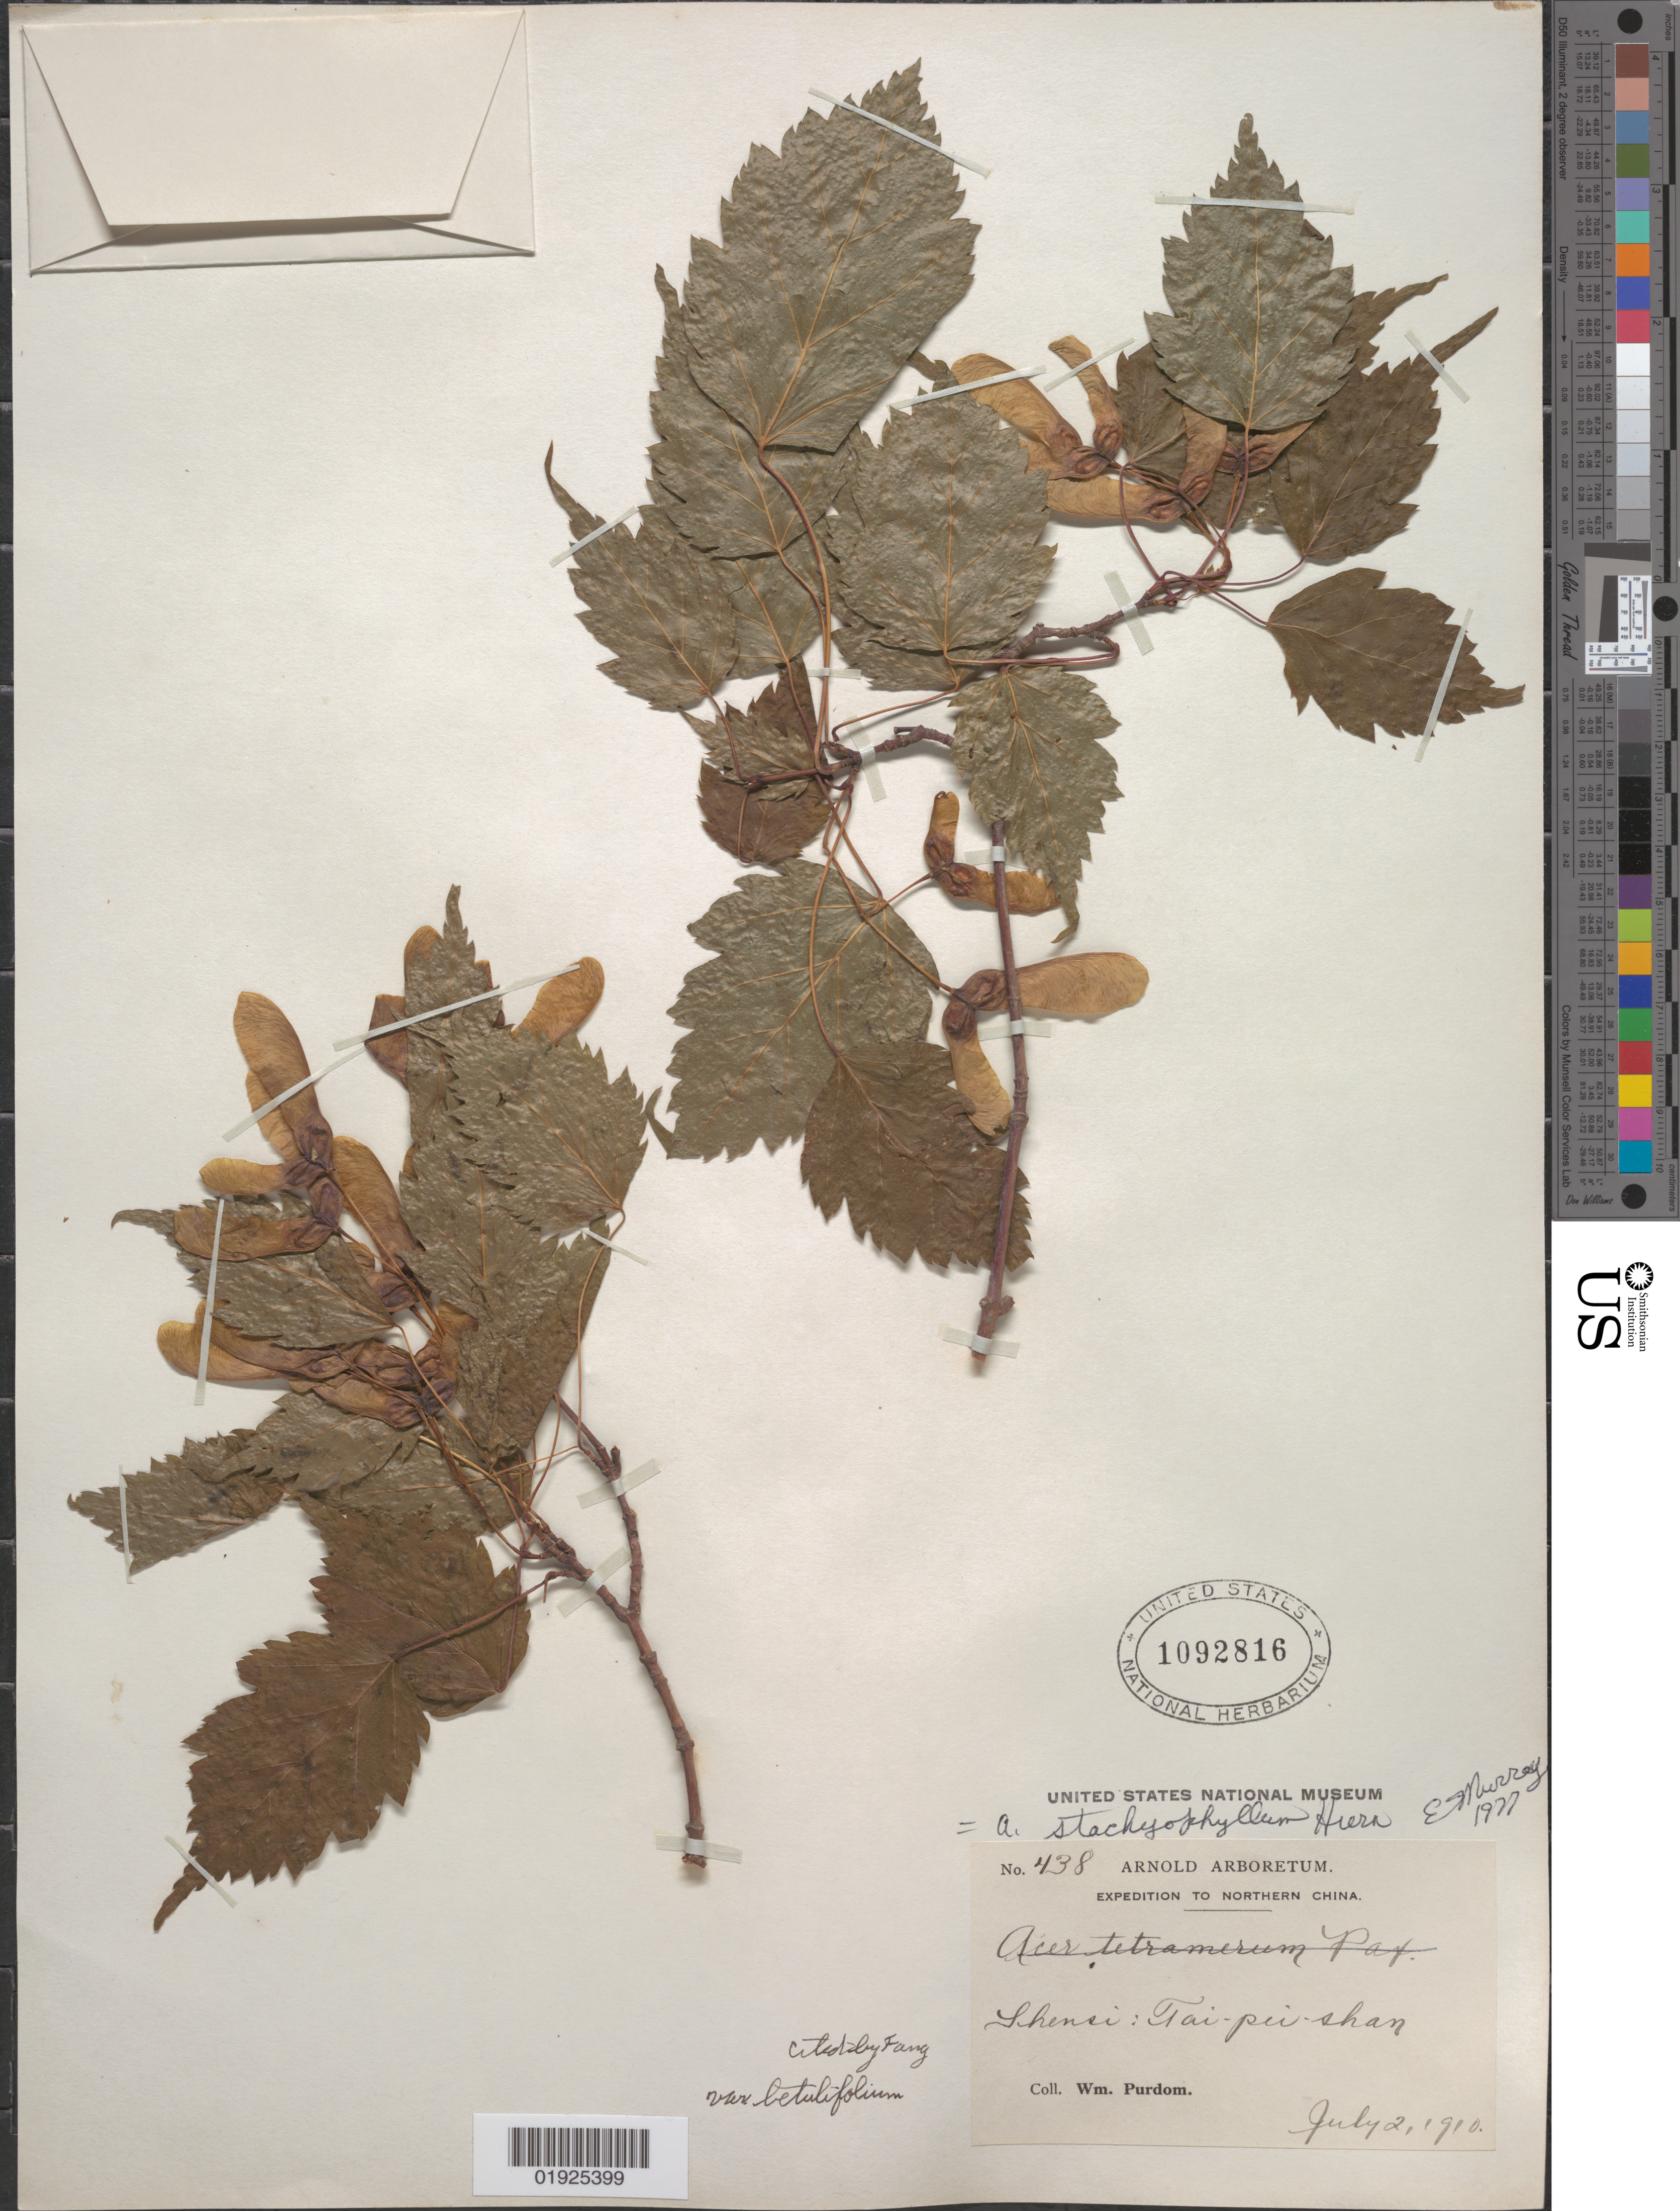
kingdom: Plantae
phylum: Tracheophyta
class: Magnoliopsida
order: Sapindales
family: Sapindaceae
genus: Acer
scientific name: Acer stachyophyllum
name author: Hiern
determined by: Murray, Edward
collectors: W. Purdom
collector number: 438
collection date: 1910-07-02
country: China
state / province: Shaanxi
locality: Shensi [Shaanxi]: Tai-pei-shan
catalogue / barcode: US 1092816